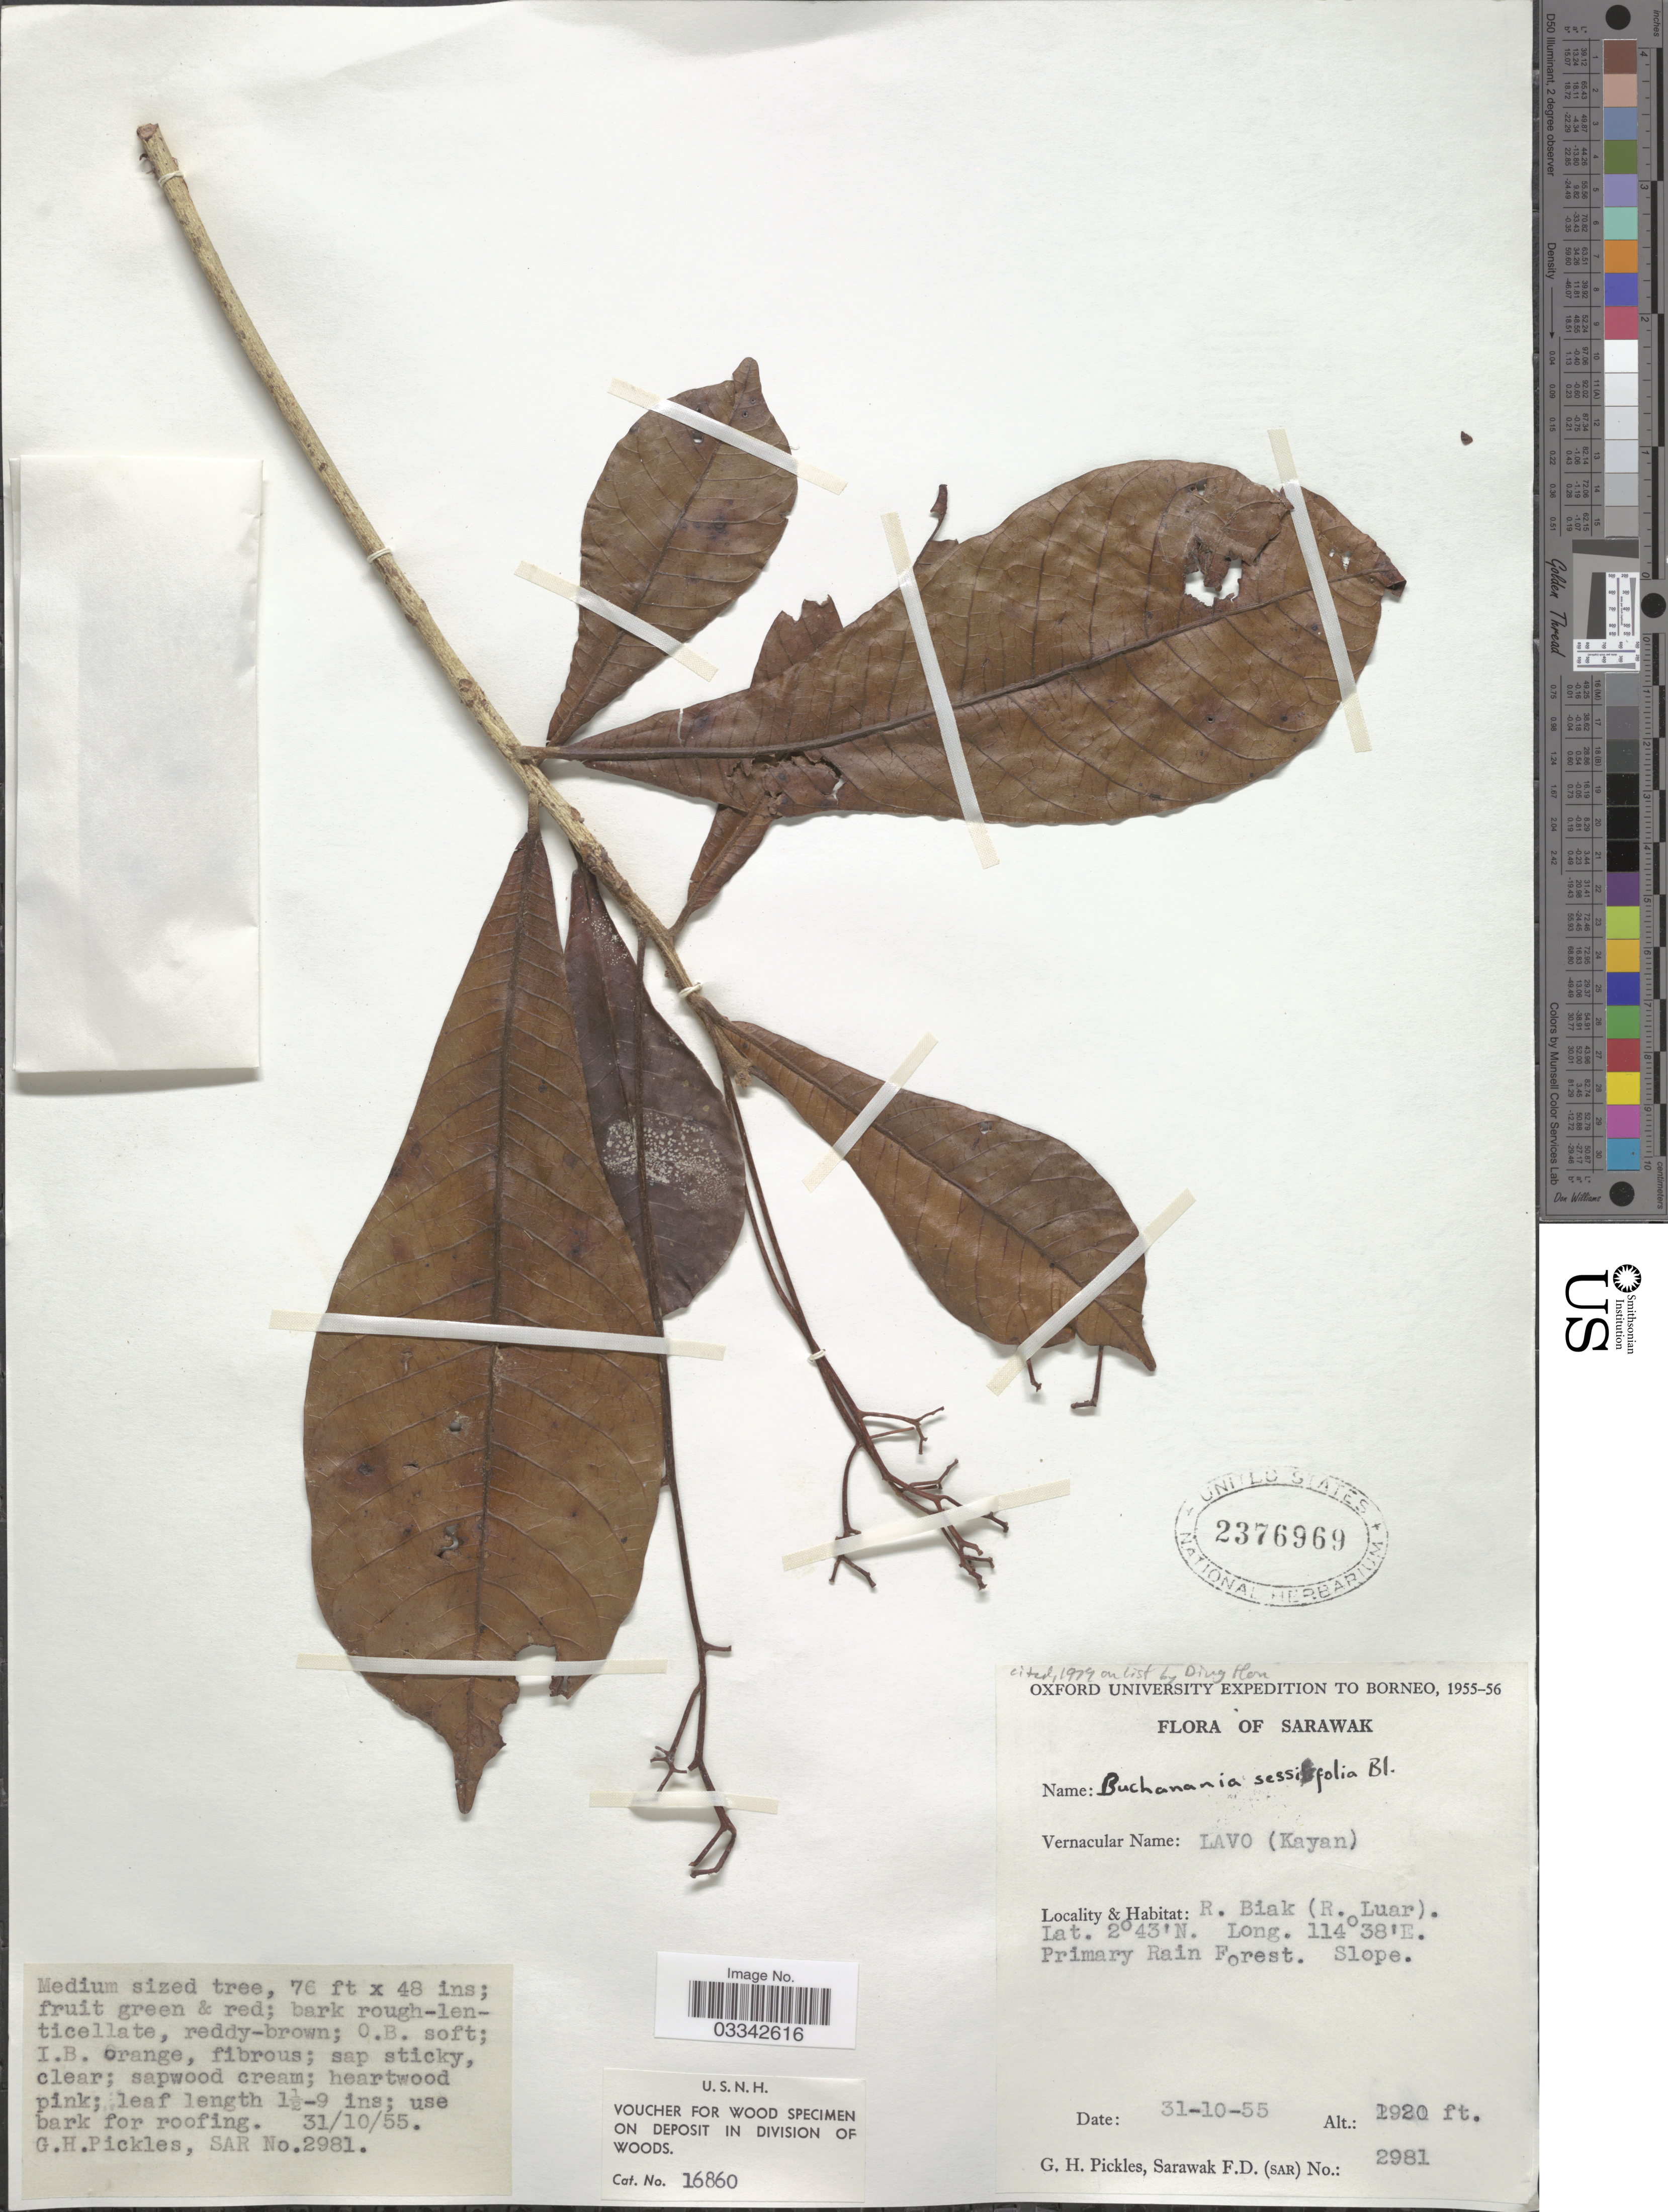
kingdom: Plantae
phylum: Tracheophyta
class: Magnoliopsida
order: Sapindales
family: Anacardiaceae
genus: Buchanania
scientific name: Buchanania sessifolia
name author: Blume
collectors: G. Pickles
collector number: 2981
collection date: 1955-10-31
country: Malaysia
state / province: Sarawak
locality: Borneo. R. Biak (R. Luar).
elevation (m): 585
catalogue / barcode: US 2376969